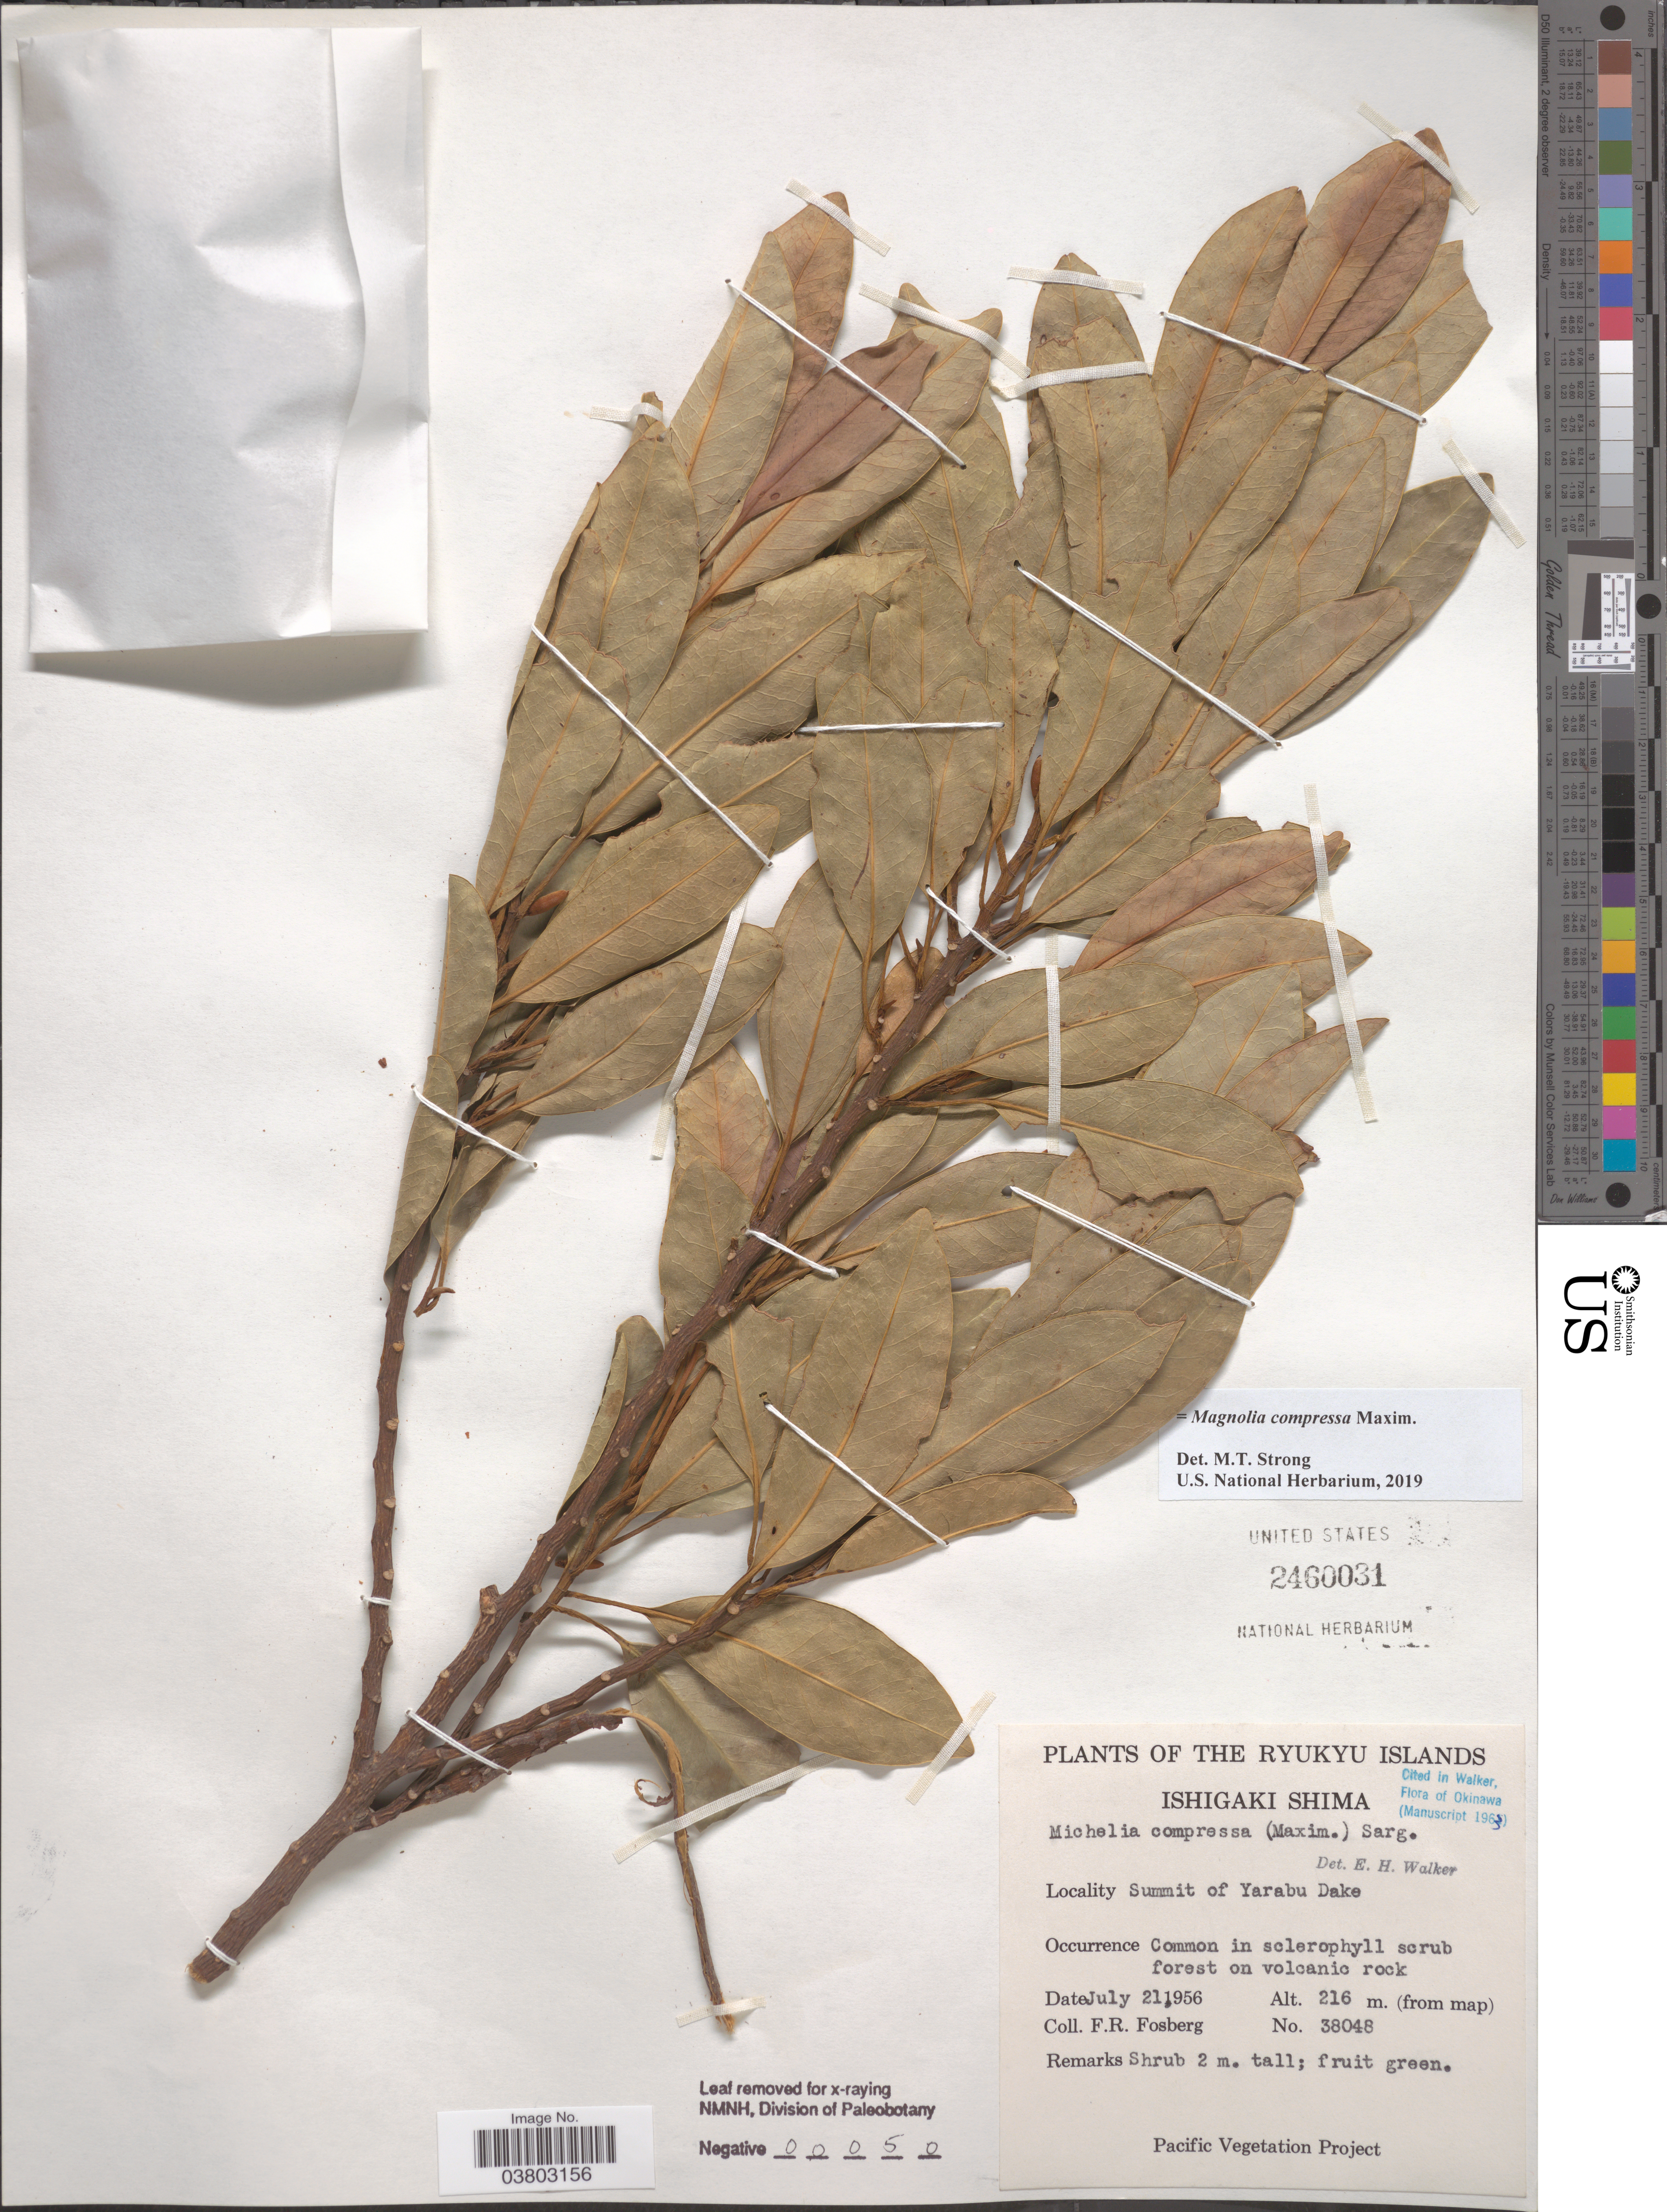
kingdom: Plantae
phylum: Tracheophyta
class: Magnoliopsida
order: Magnoliales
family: Magnoliaceae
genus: Magnolia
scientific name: Magnolia compressa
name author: Maxim.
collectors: F. R. Fosberg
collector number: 38048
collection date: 1956-07-21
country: Japan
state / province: Okinawa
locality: The Ryukyu Islands. Ishigaki Shima. Summit of Yarabu Dake.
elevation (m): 216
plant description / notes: Fruit temporarily sampled for micro-CT scanning.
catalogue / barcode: US 2460031